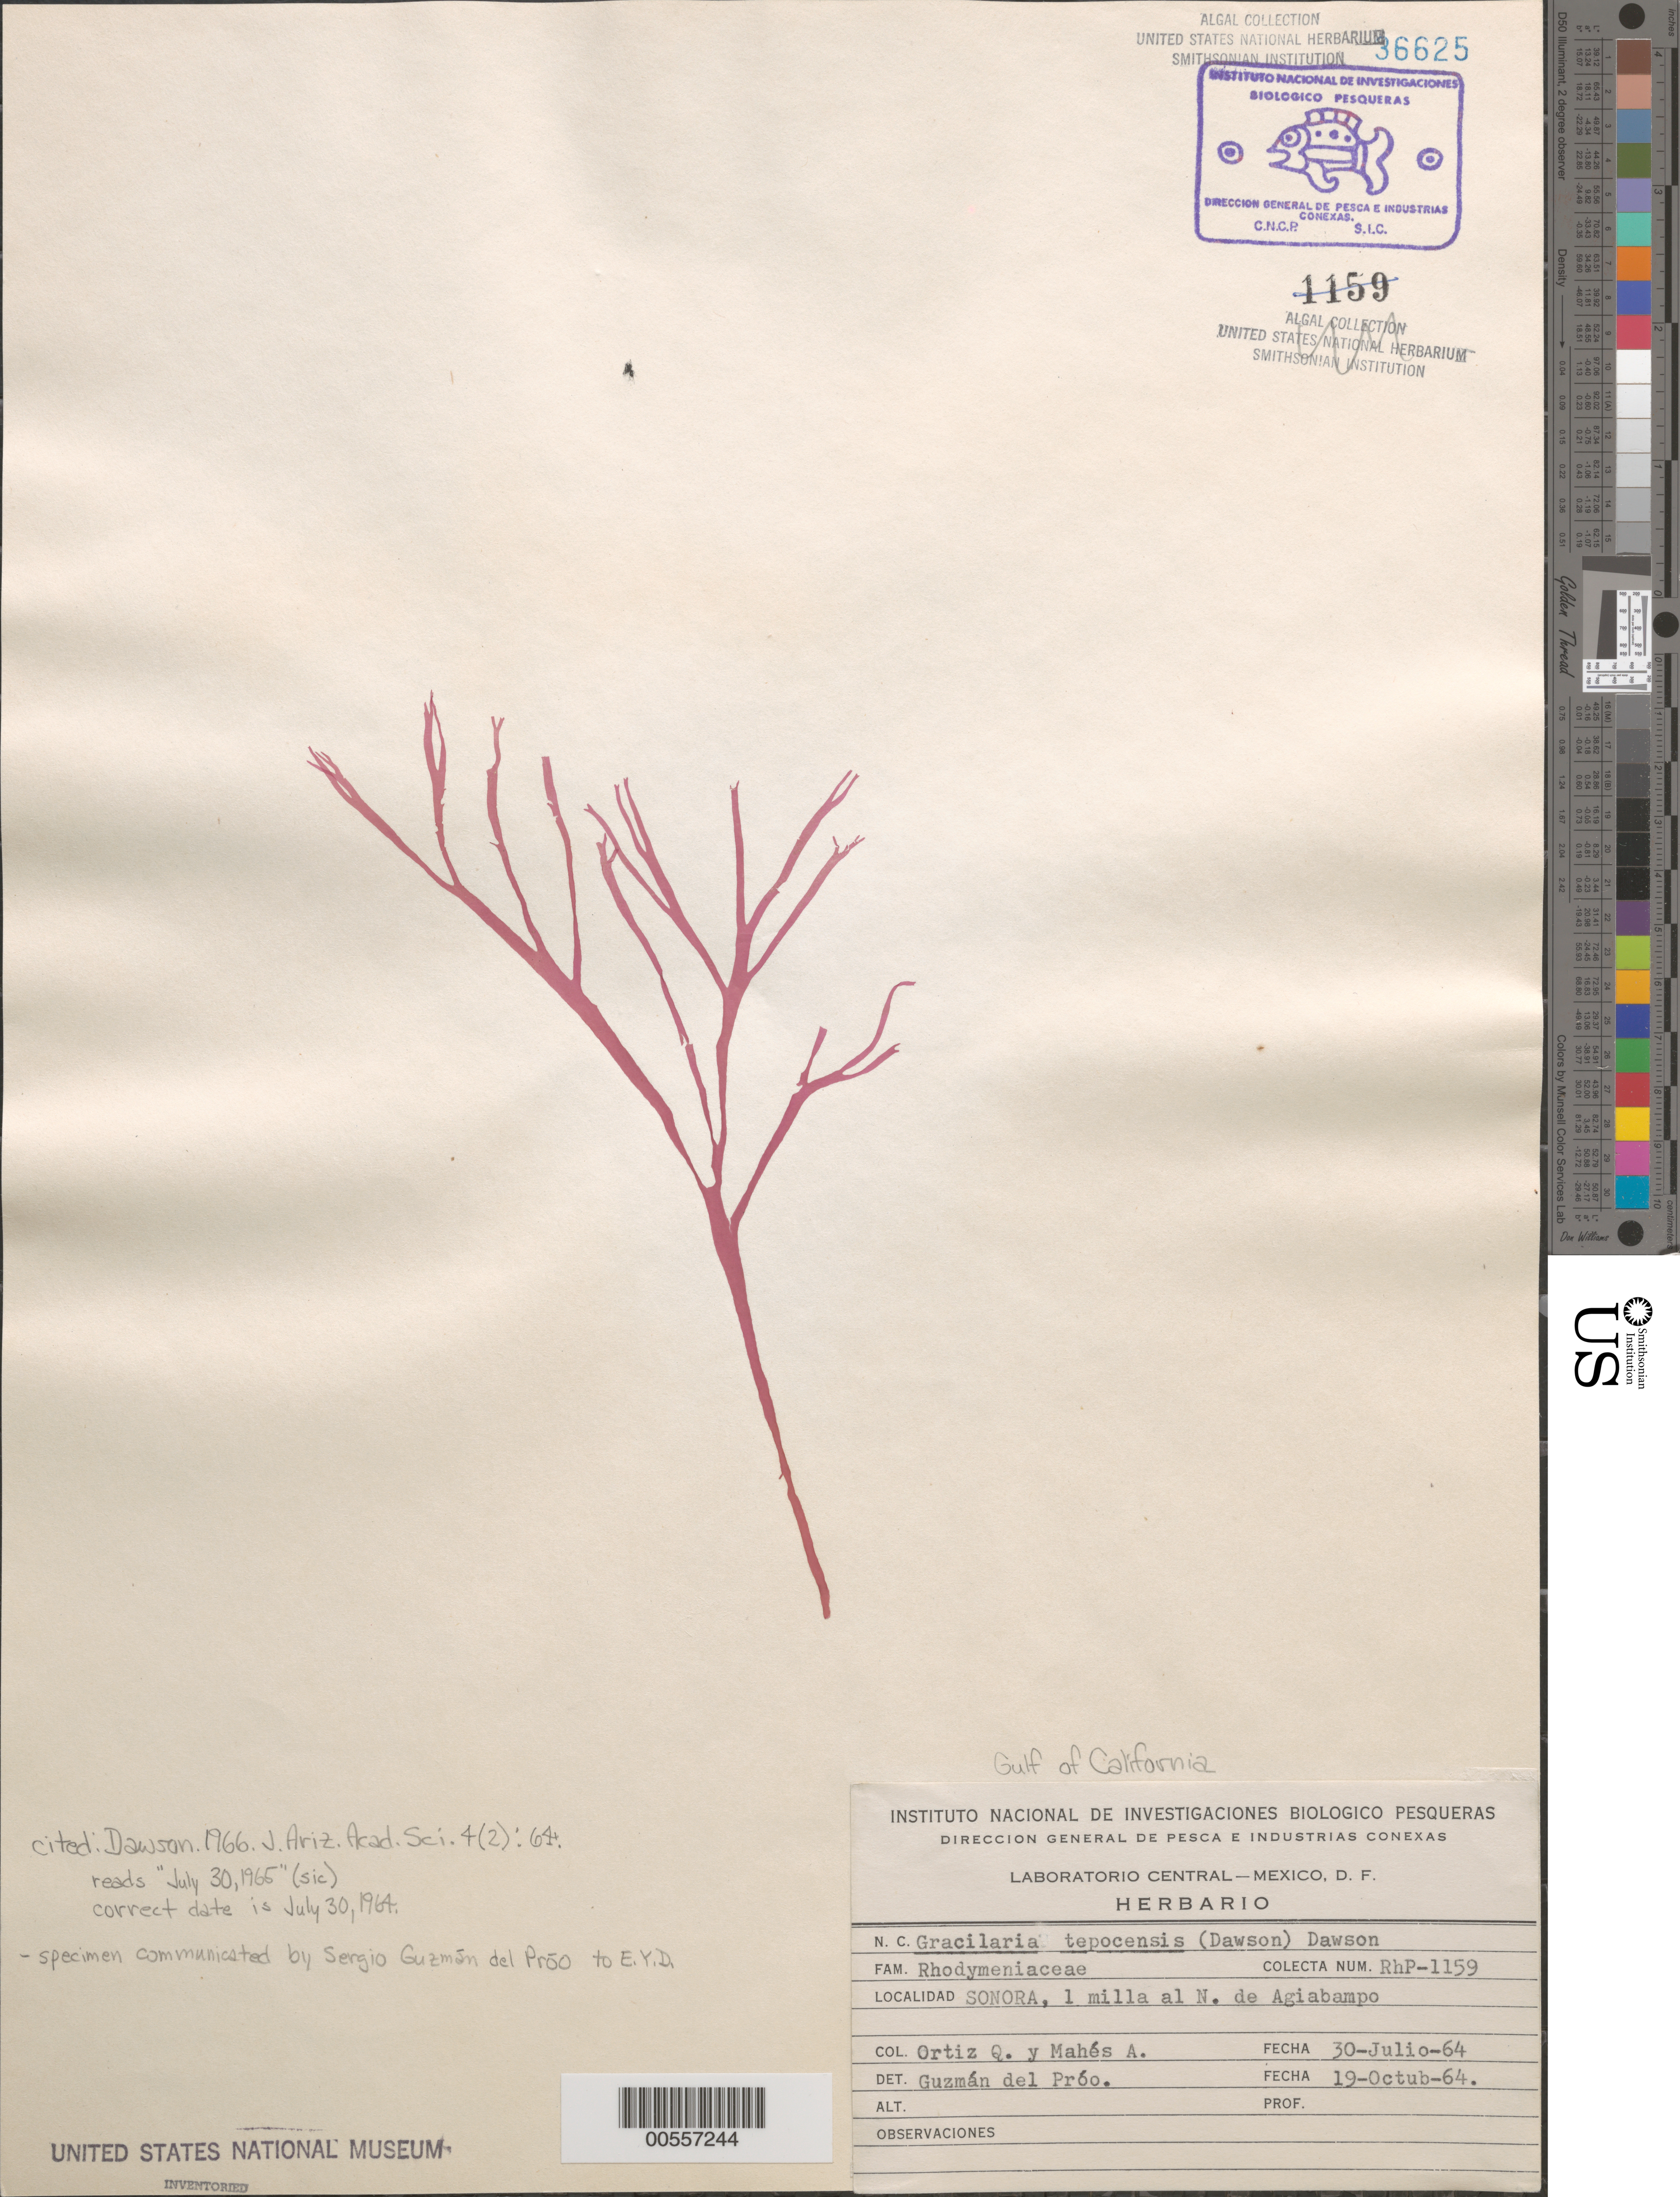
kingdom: Plantae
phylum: Rhodophyta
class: Florideophyceae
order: Gracilariales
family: Gracilariaceae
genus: Gracilaria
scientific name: Gracilaria tepocensis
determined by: Guzman del Proo, S.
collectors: M. Ortiz Q. & A. Mahes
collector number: Rhp-1159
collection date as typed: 30 Jul 1964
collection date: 1964-07-30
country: Mexico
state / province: Sonora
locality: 1 mile north of Agiabampo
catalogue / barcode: US 36625